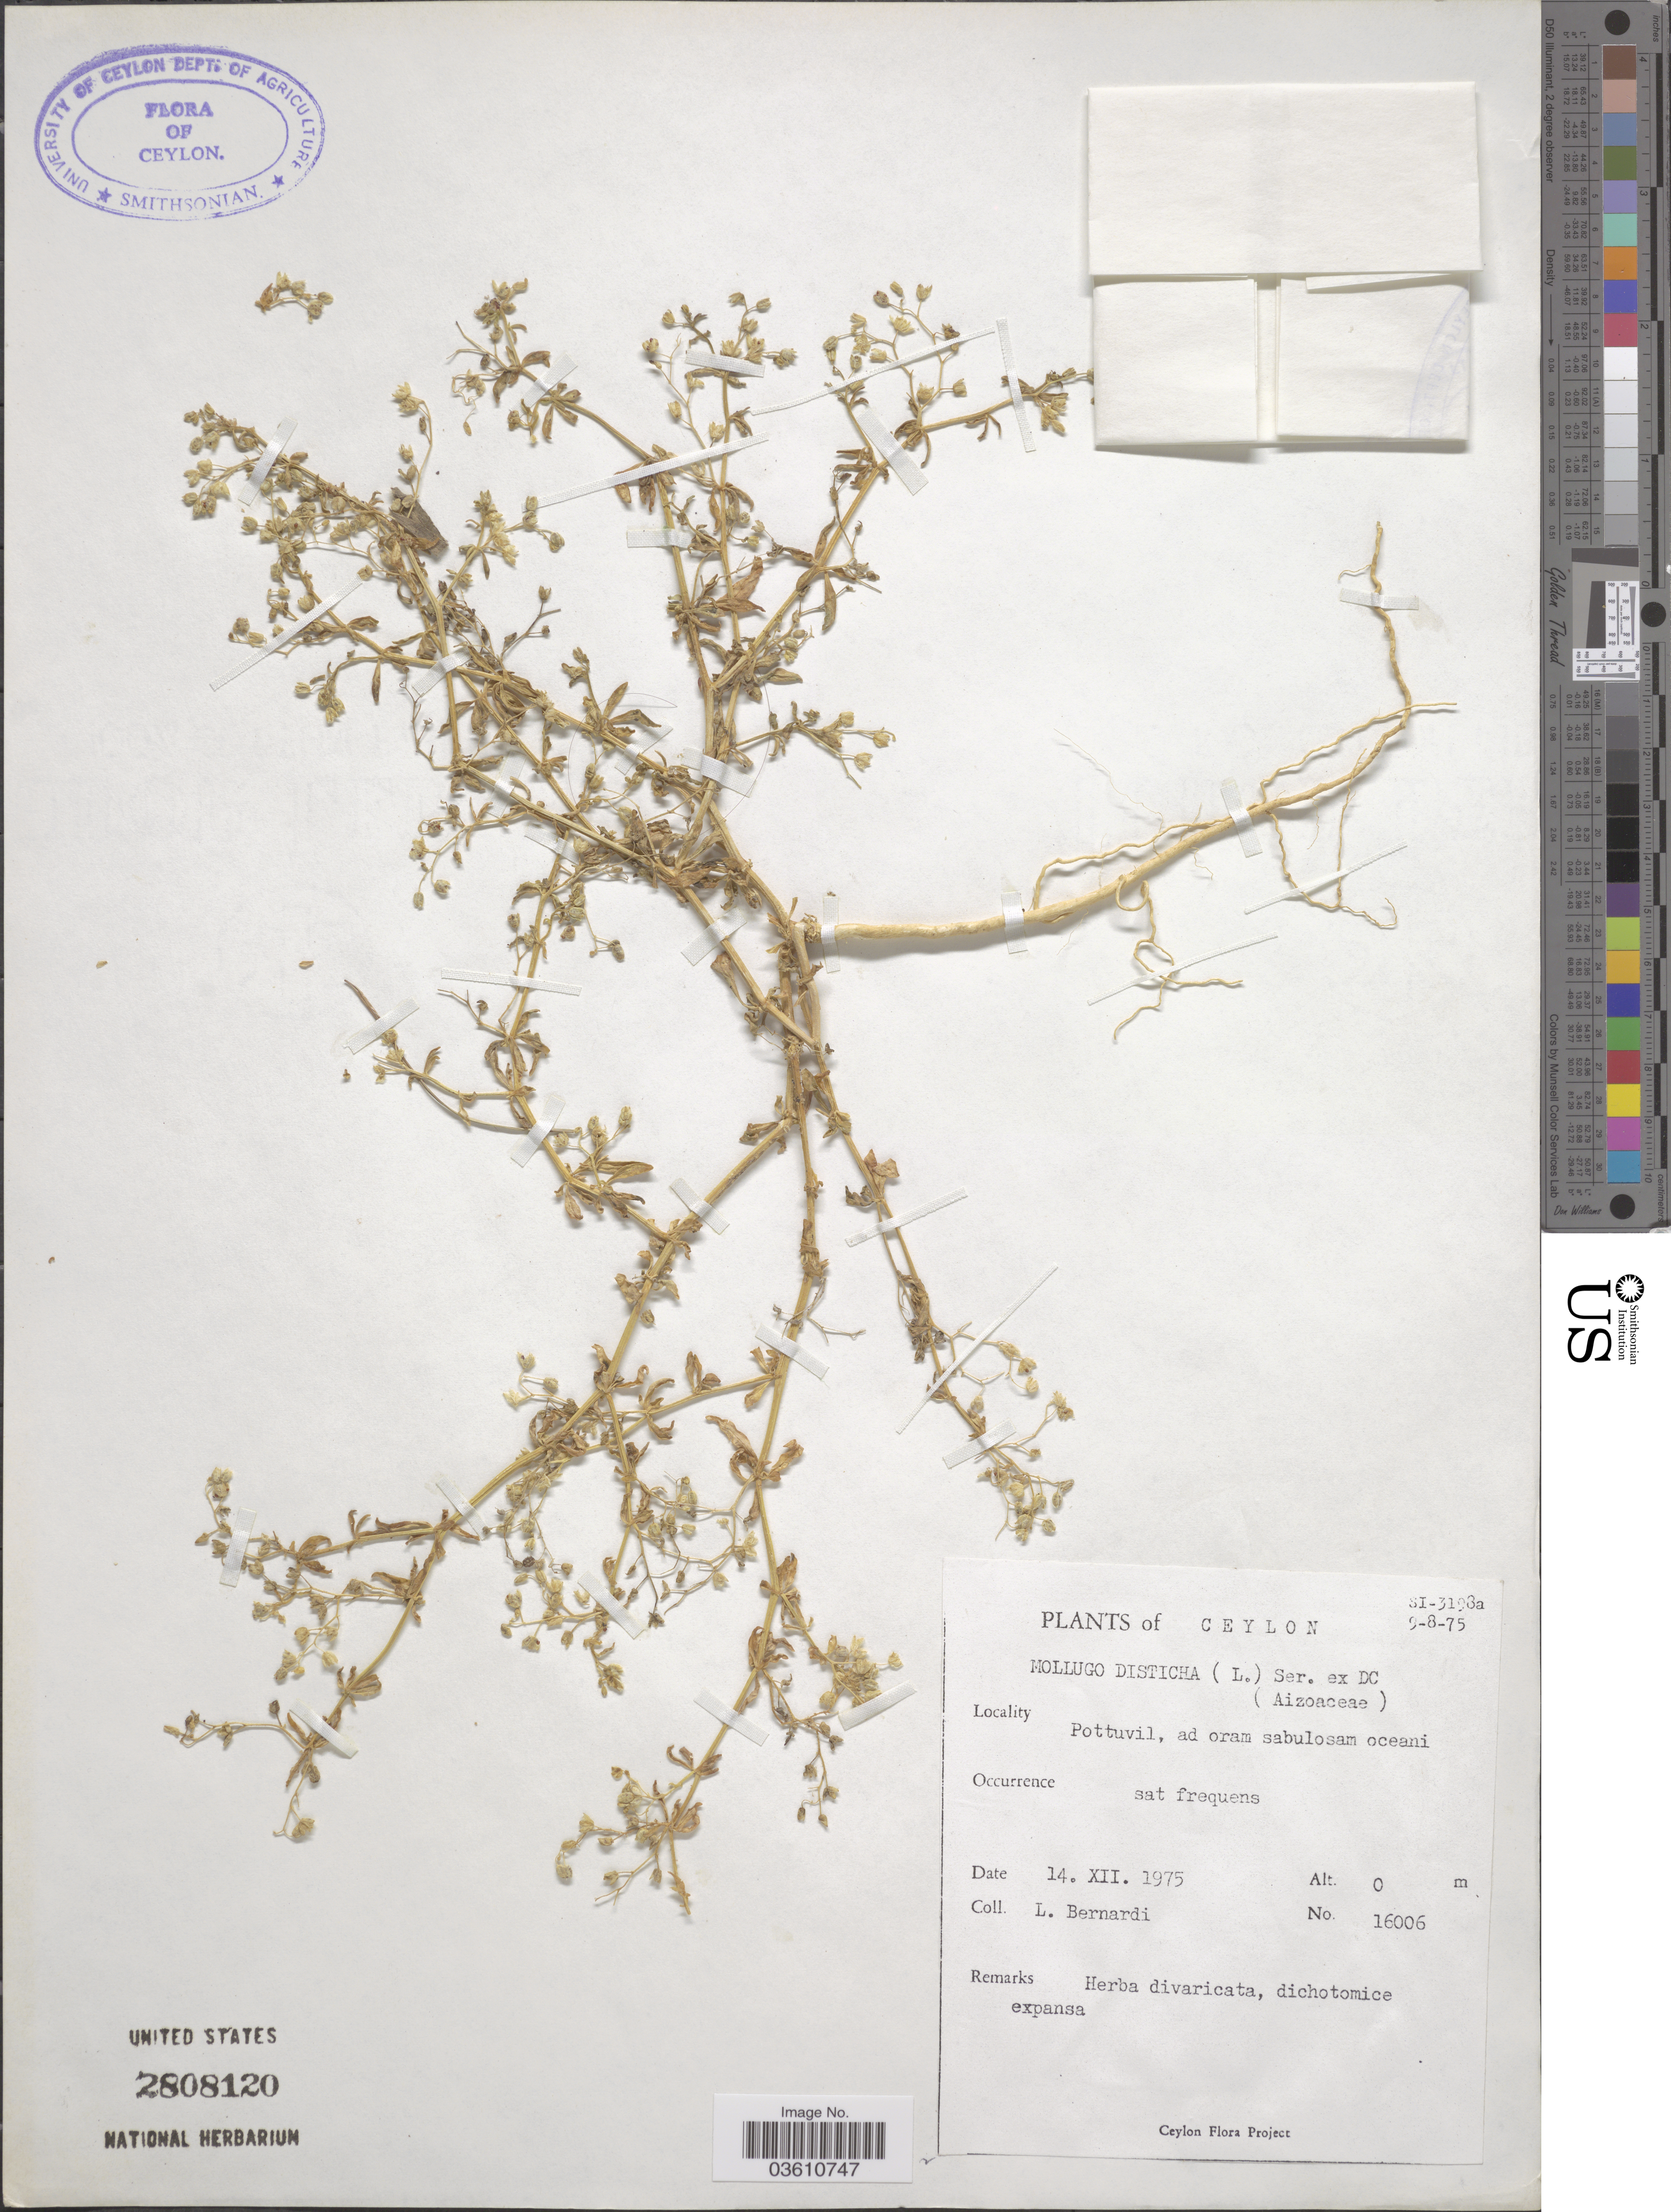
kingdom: Plantae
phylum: Tracheophyta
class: Magnoliopsida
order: Caryophyllales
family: Molluginaceae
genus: Mollugo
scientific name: Mollugo disticha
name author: Ser.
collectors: L. Bernardi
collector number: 16006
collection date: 1975-12-14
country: Sri Lanka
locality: Ceylon. Pottuvil.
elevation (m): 0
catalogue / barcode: US 2808120